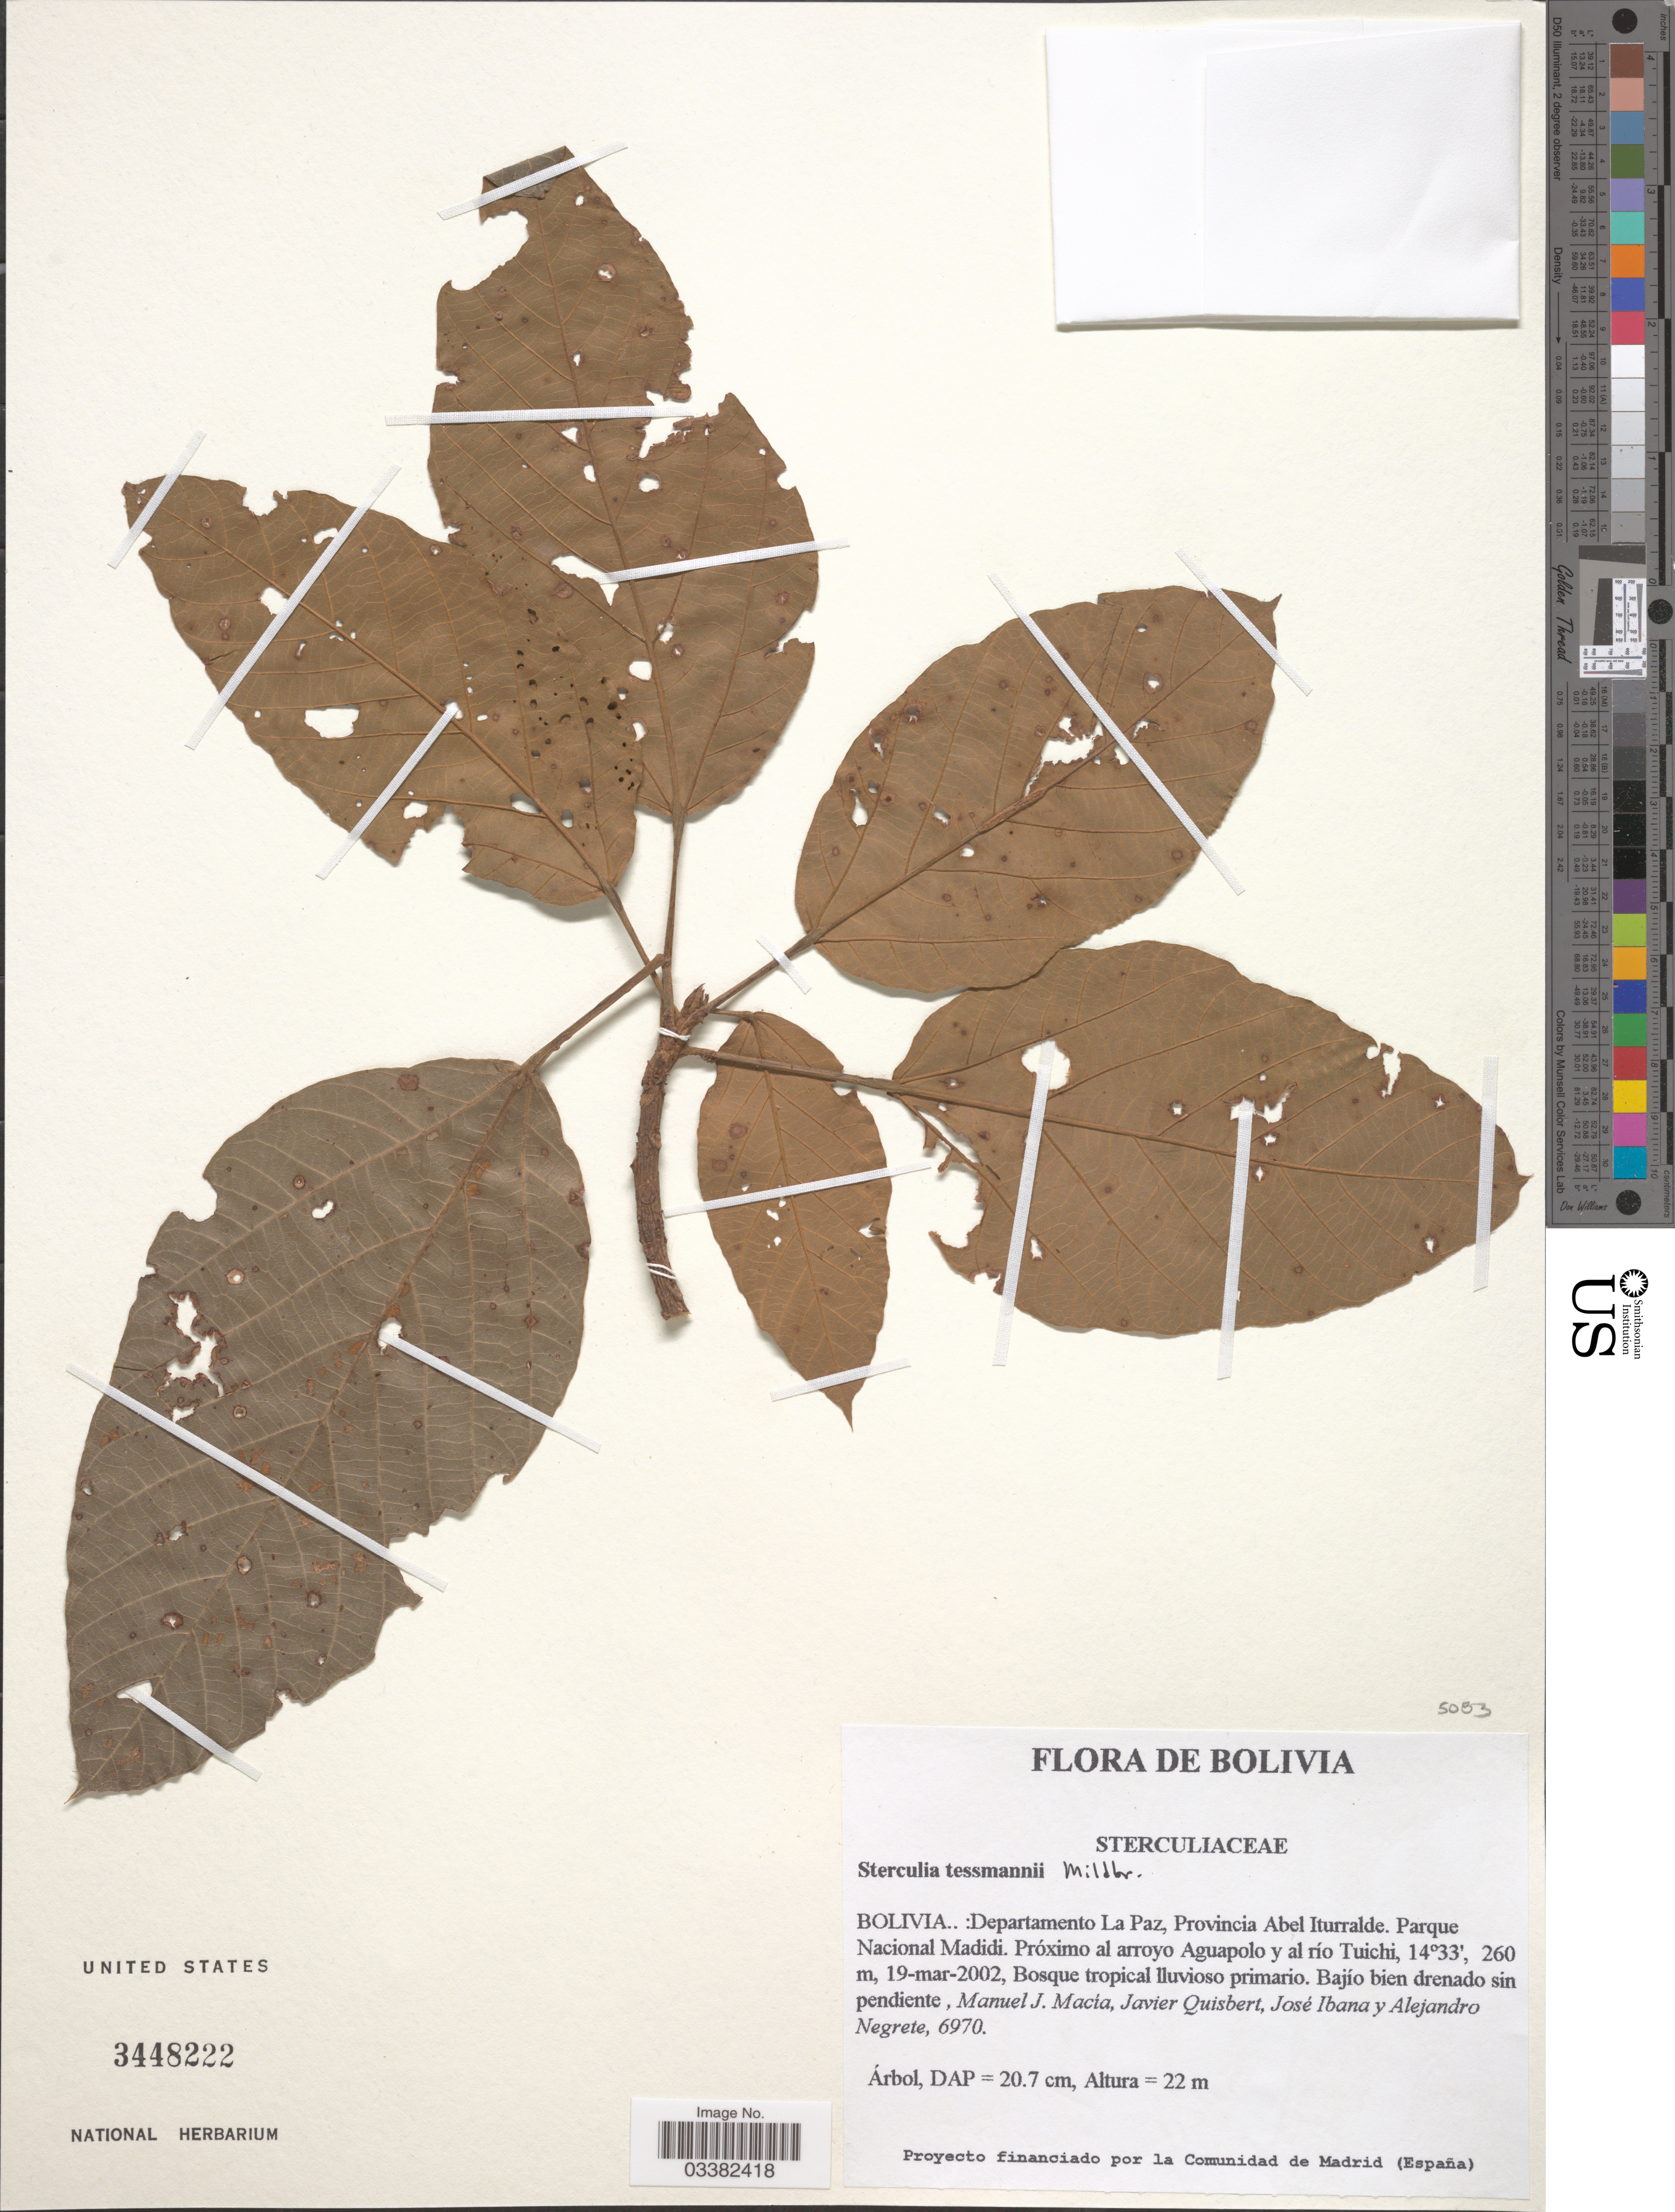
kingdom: Plantae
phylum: Tracheophyta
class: Magnoliopsida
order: Malvales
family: Malvaceae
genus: Sterculia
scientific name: Sterculia tessmannii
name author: Mildbr.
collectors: M. Macia, J. Quisbert, J. Ibana & A. Negrete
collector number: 6970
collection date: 2002-03-19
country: Bolivia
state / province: La Paz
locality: Departamento La Paz, Provincia Abel Iturralde. Parque Nacional Madidi. Próximo al arroyo Aguapolo y al río Tuichi.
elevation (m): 260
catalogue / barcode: US 3448222